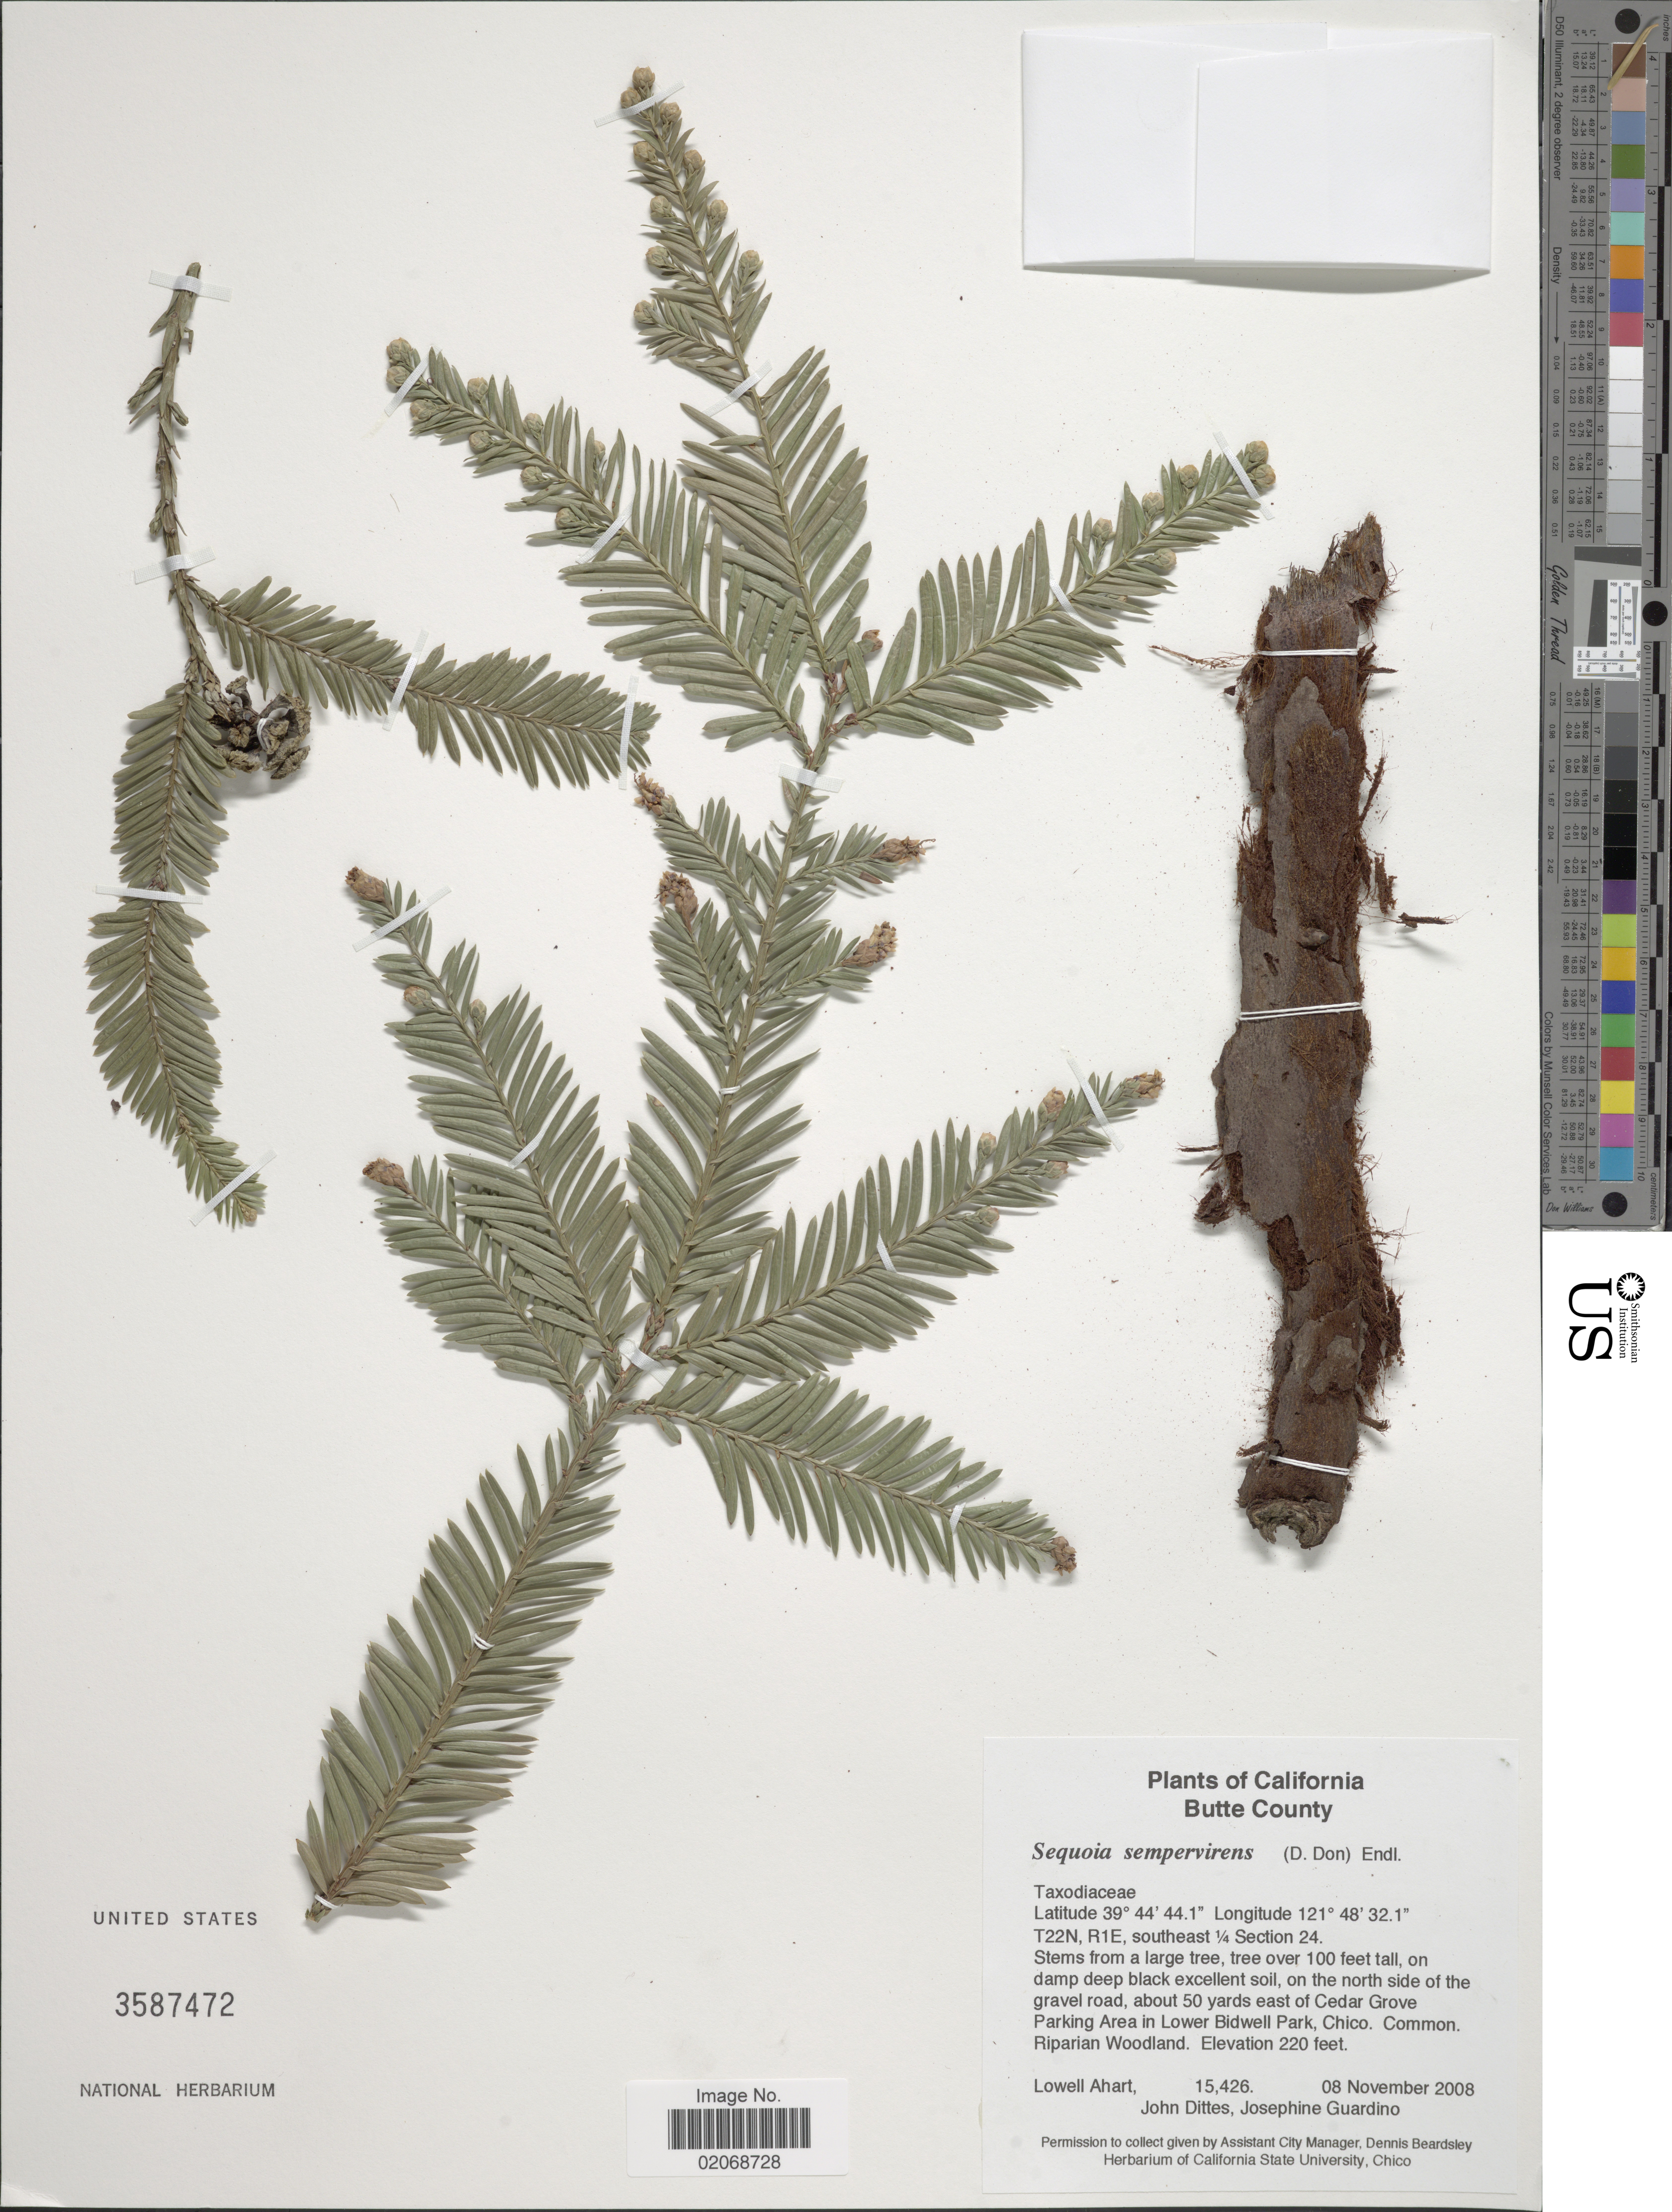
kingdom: Plantae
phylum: Tracheophyta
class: Pinopsida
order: Pinales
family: Cupressaceae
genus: Sequoia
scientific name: Sequoia sempervirens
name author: (D. Don) Endl.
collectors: L. Ahart, J. Dittes & J. Guardino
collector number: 15426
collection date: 2008-11-08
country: United States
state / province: California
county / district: Butte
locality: Butte County, T22N, R1E, southeast 1/4 Section 24, On the north side of the gravel road, about 50 yards east of Cedar Grove Parking Area in Lower Bidwell Park, Chico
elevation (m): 67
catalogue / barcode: US 3587472